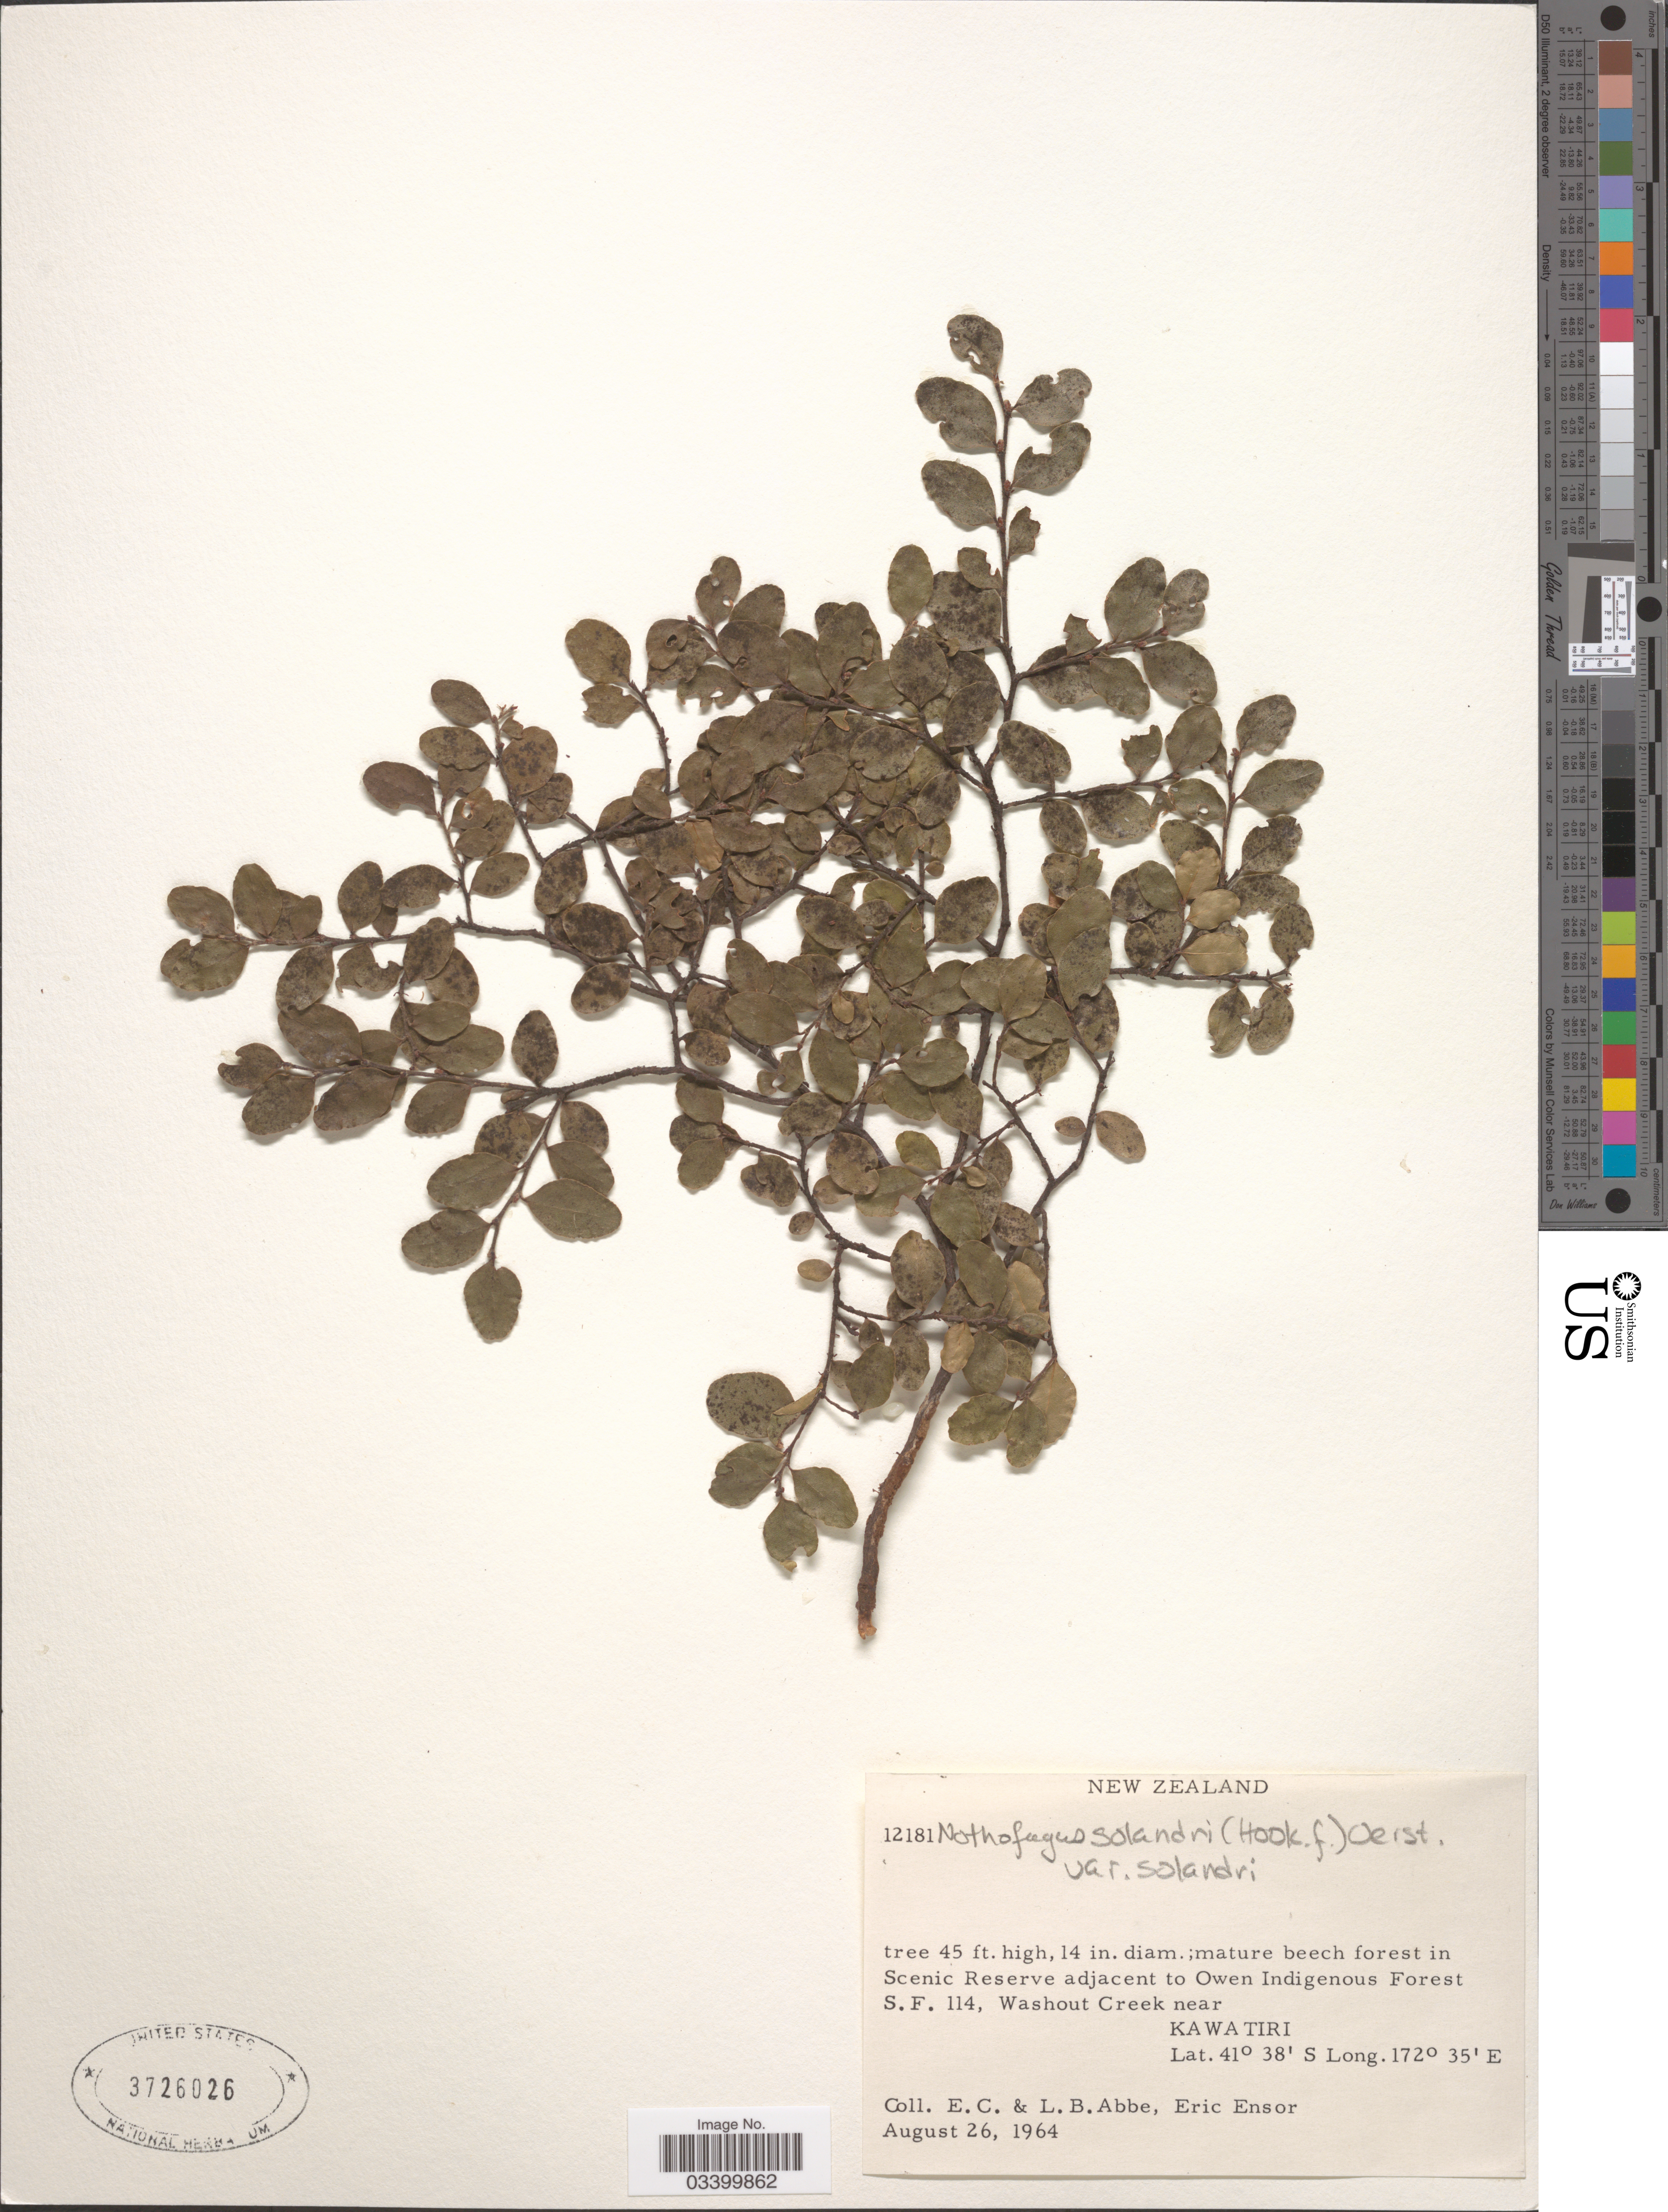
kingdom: Plantae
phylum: Tracheophyta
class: Magnoliopsida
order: Fagales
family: Nothofagaceae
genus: Nothofagus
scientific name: Nothofagus solandri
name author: (Hook. f.) Oerst.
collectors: E. C. Abbe, L. B. Abbe & E. Ensor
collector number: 12181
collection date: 1964-08-26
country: New Zealand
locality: Mature beech forest in Scenic Reserve adjacent to Owen Indigenous Forest S.F. 114, Washout Creek near Kawatiri.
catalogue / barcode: US 3726026